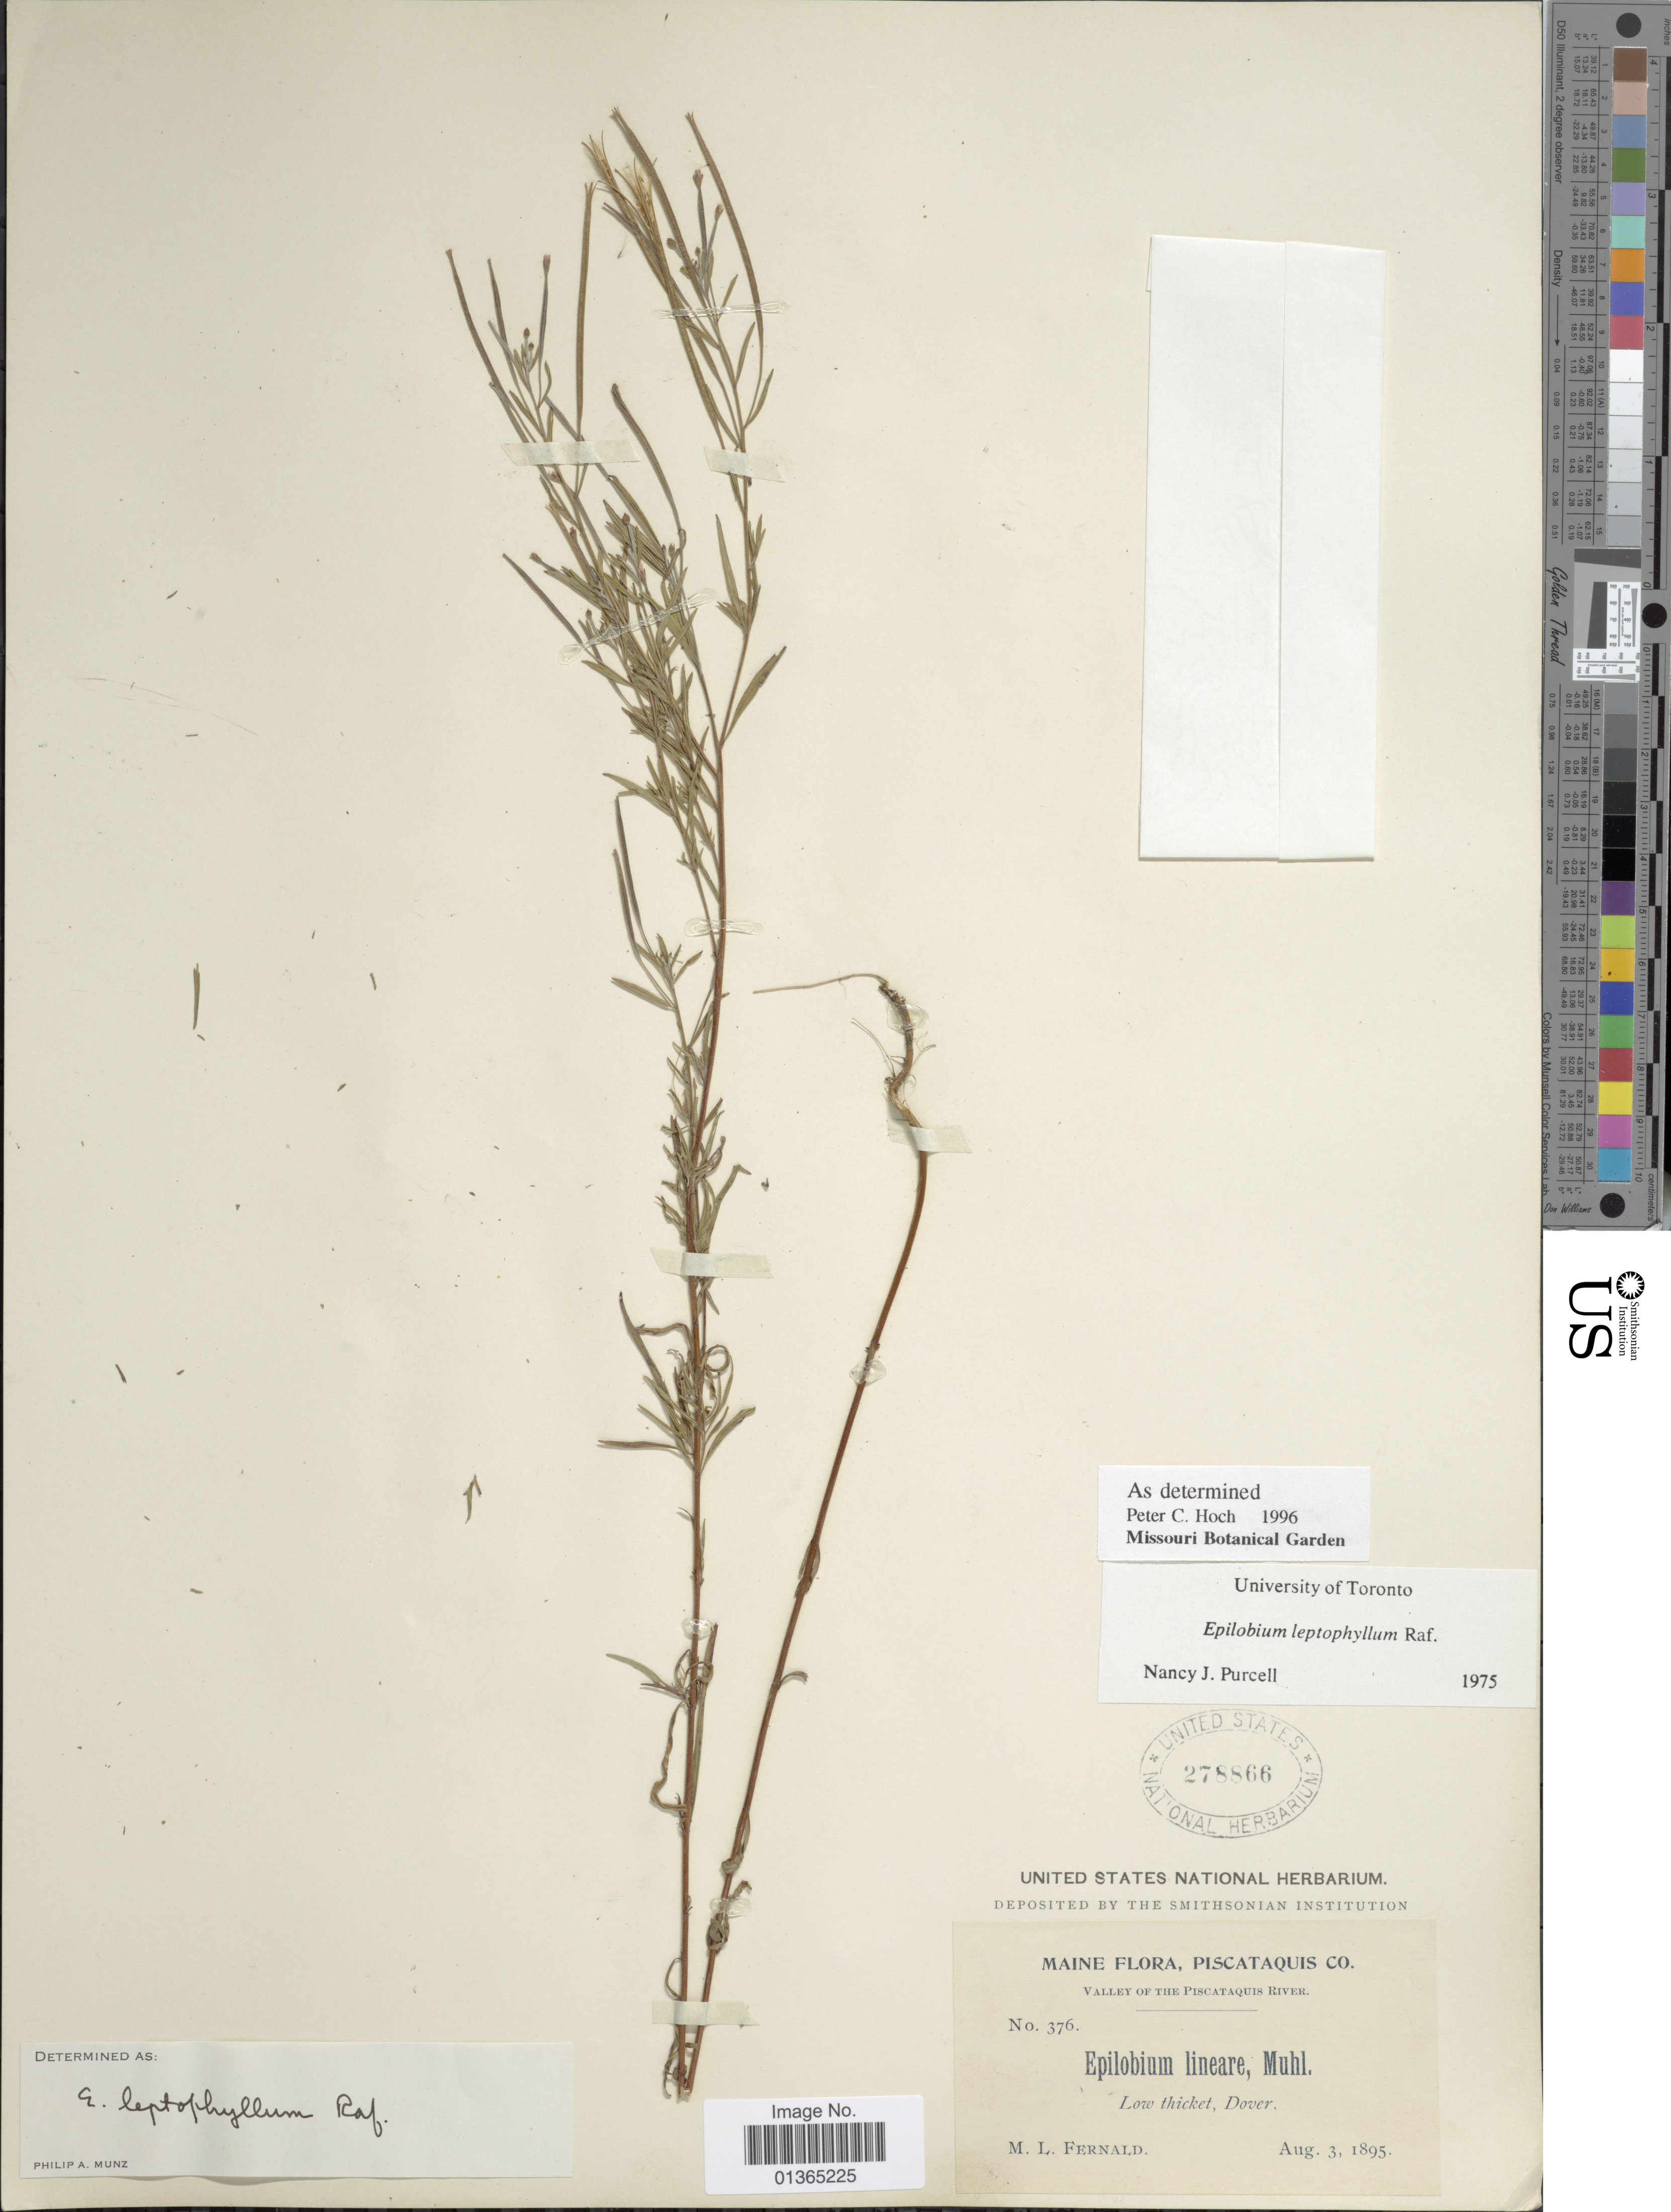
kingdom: Plantae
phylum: Tracheophyta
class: Magnoliopsida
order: Myrtales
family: Onagraceae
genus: Epilobium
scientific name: Epilobium leptophyllum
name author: Raf.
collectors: M. L. Fernald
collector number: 376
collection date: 1895-08-03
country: United States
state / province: Maine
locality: Piscataquis Co. Low thicket, Dover.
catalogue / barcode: US 278866